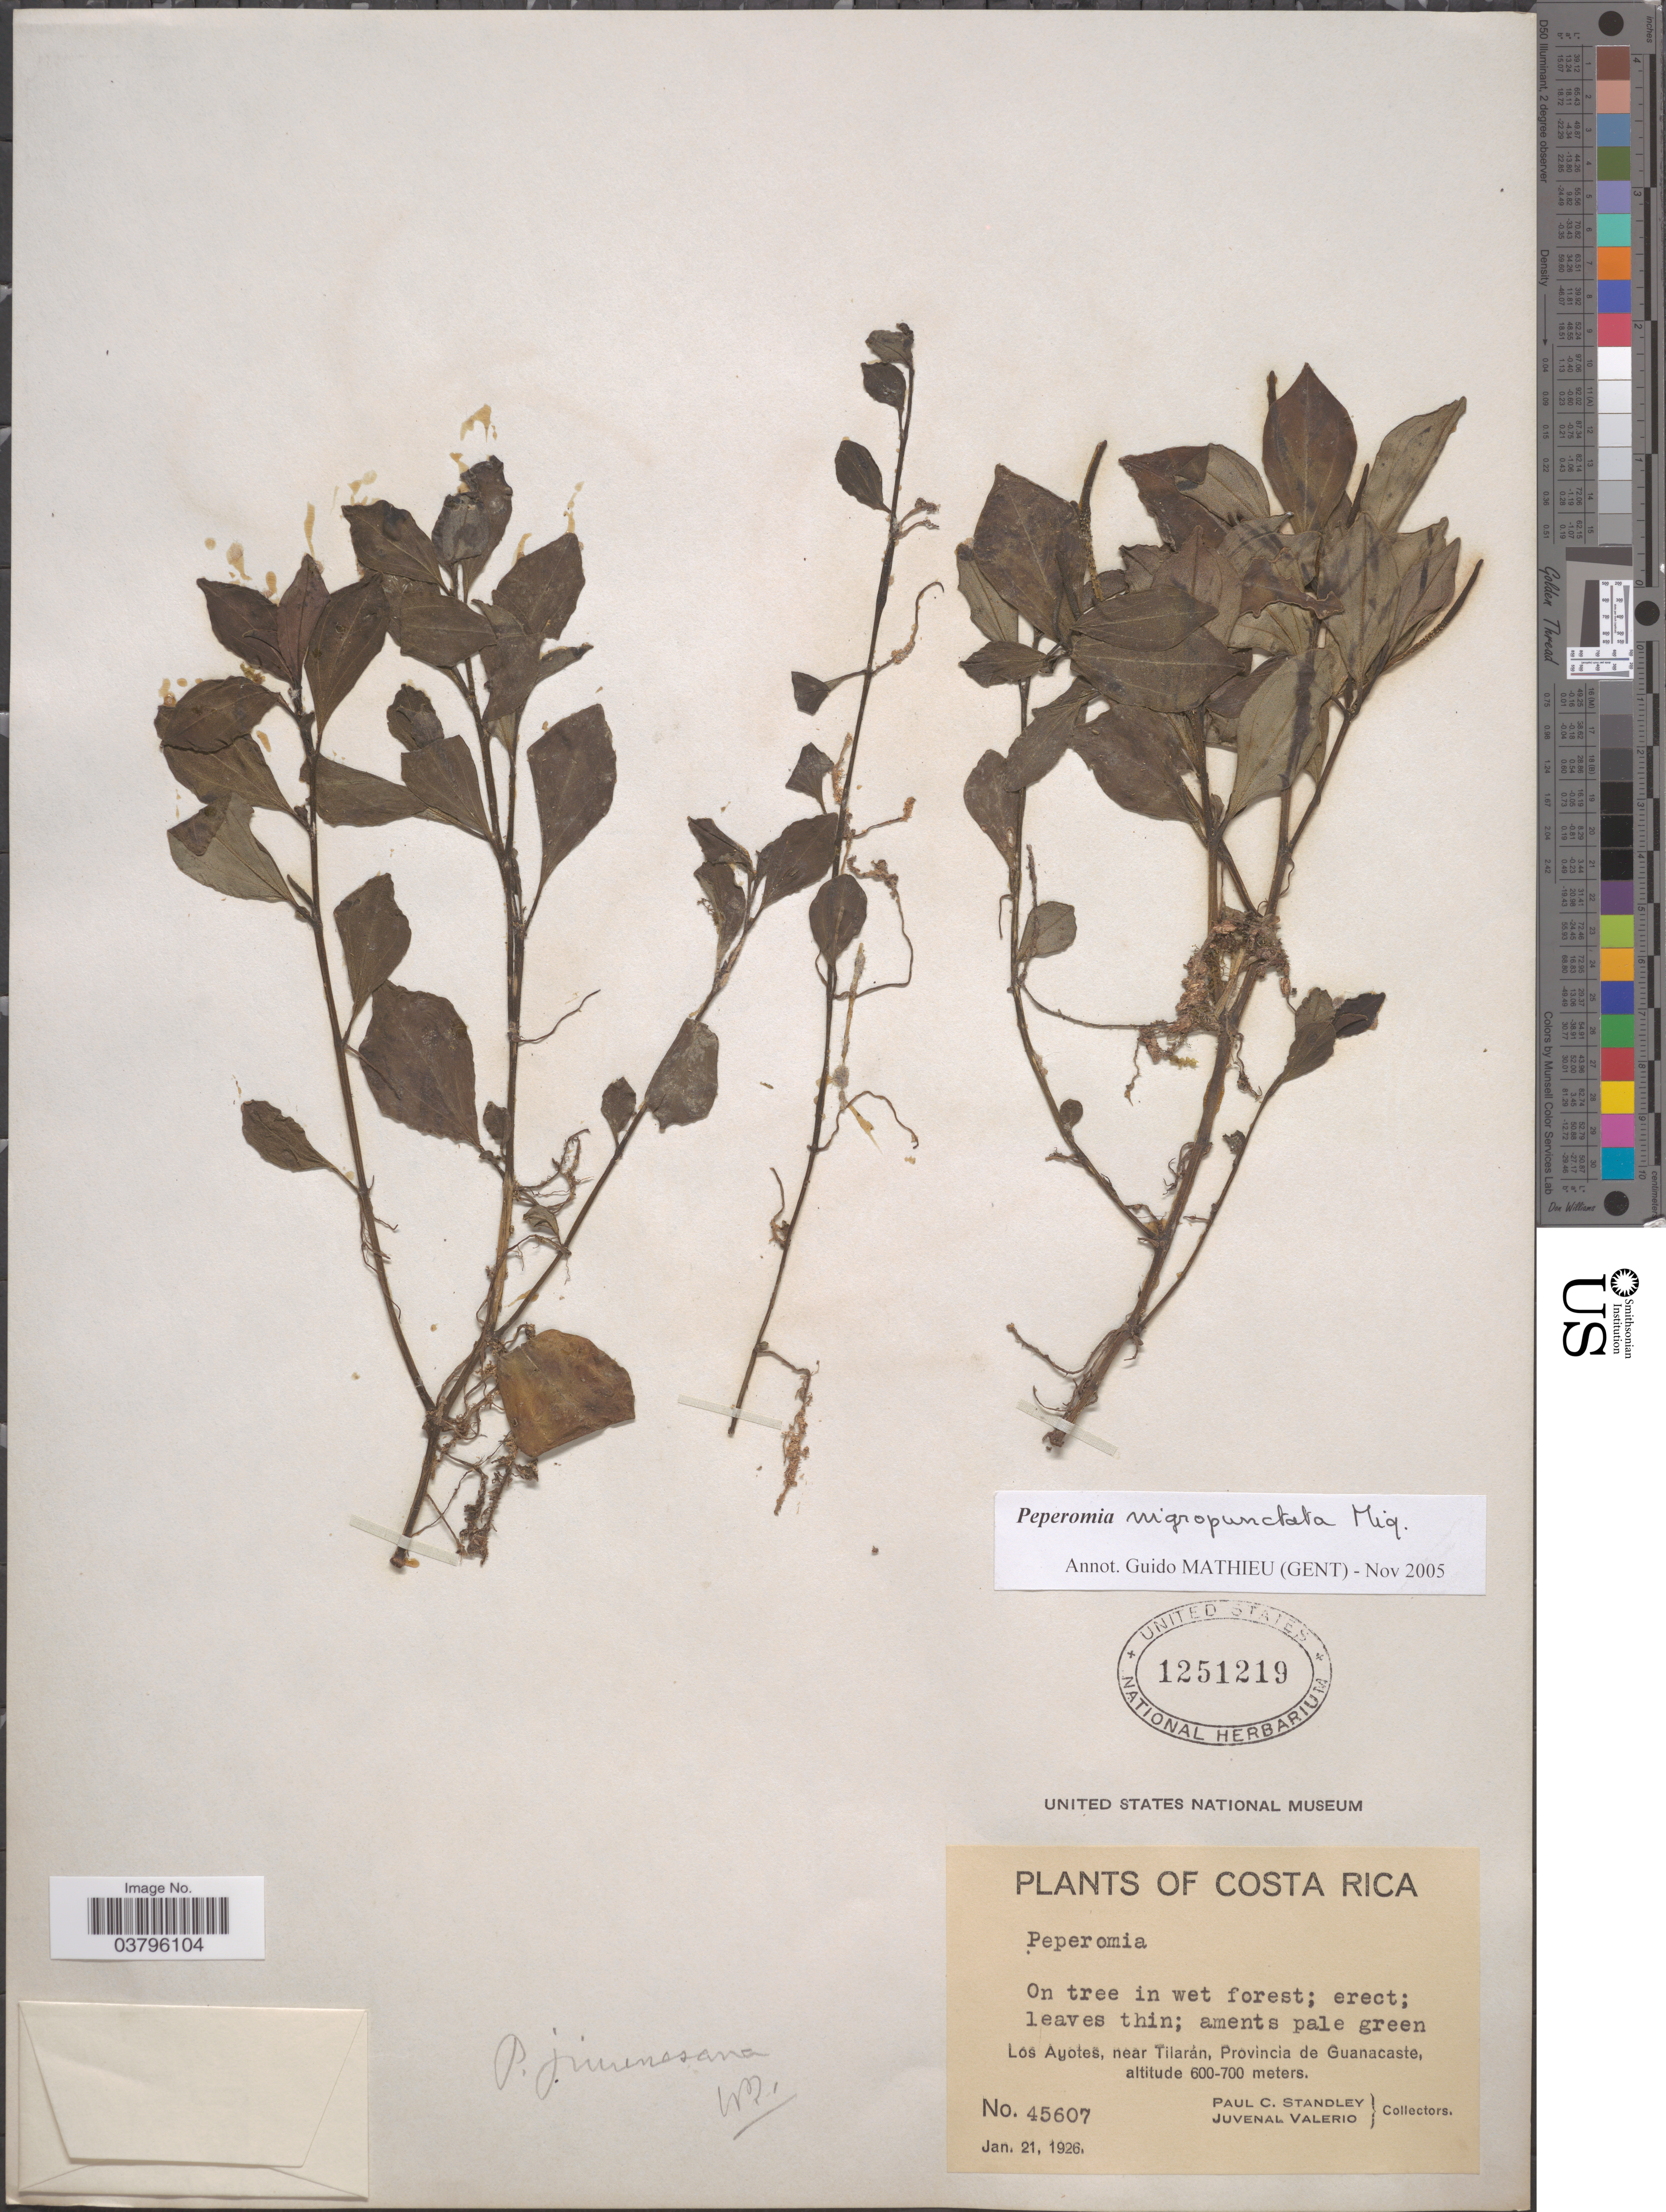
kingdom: Plantae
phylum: Tracheophyta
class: Magnoliopsida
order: Piperales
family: Piperaceae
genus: Peperomia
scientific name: Peperomia nigropunctata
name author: Miq.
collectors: P. C. Standley & J. Valerio R.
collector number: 45607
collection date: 1926-01-21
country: Costa Rica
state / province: Guanacaste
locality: Los Ayotes, near Tilarán.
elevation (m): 600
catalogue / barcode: US 1251219